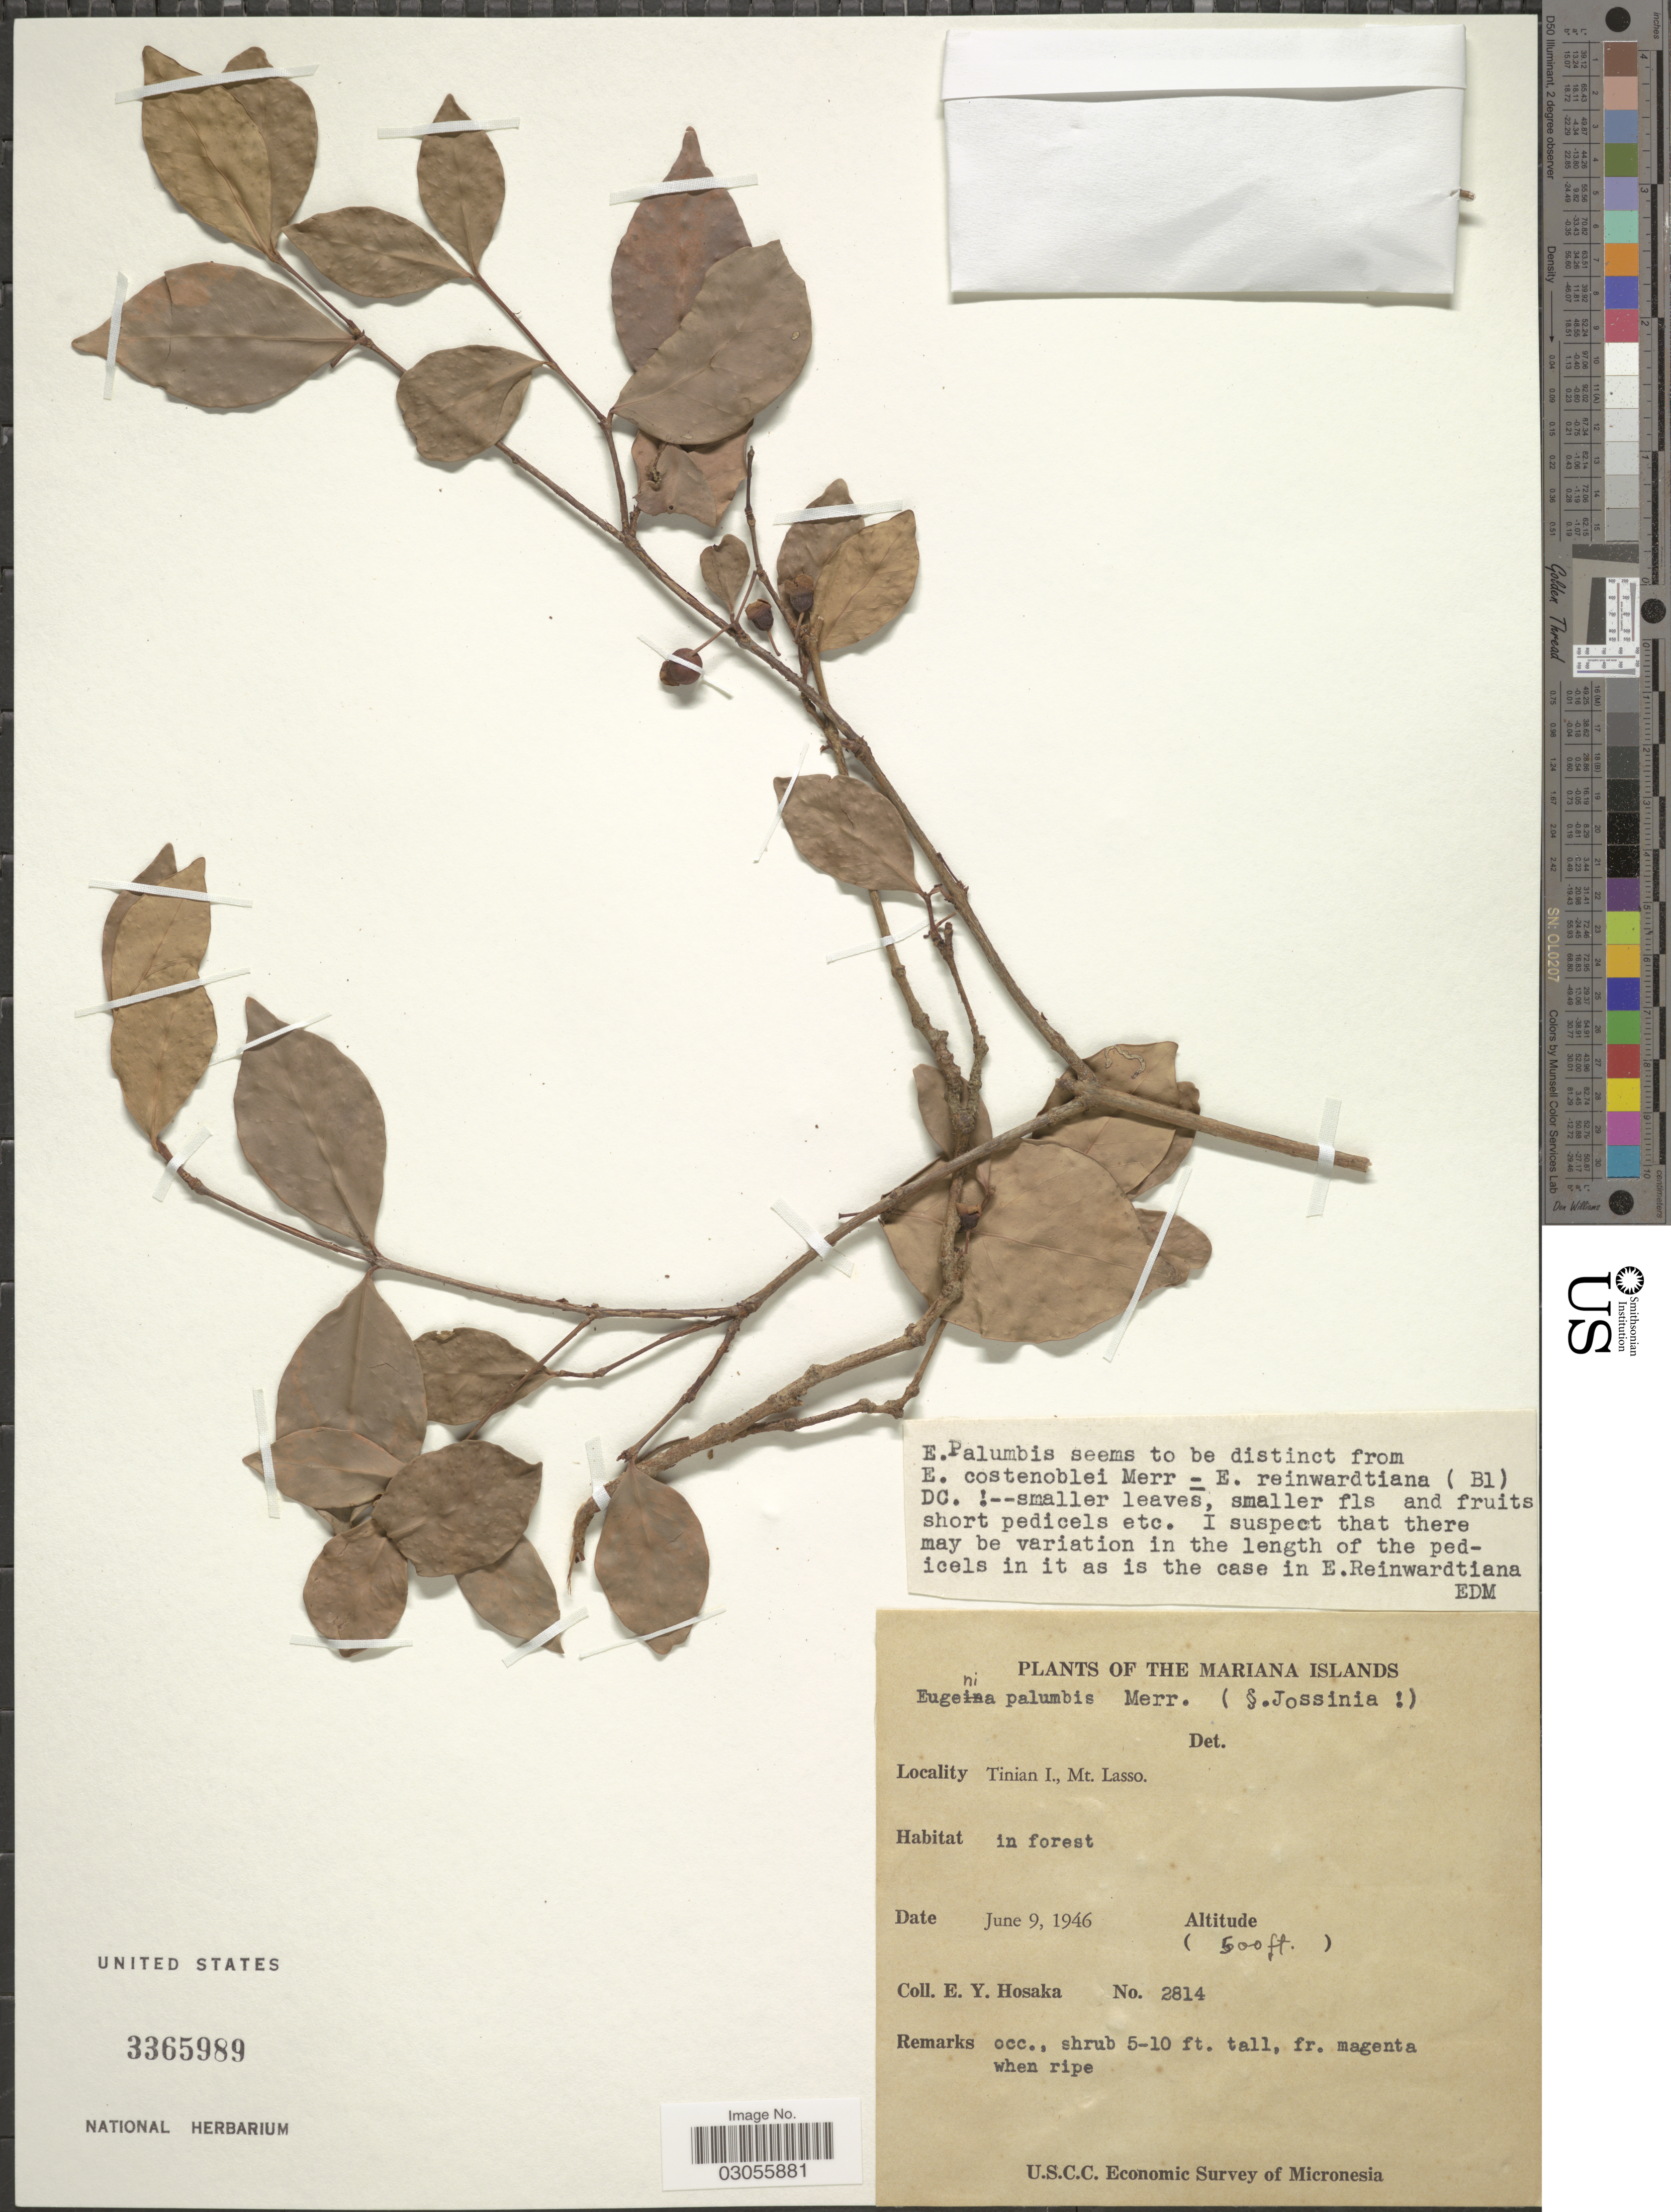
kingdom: Plantae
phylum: Tracheophyta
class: Magnoliopsida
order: Myrtales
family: Myrtaceae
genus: Eugenia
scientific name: Eugenia palumbis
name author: Merr.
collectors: E. Y. Hosaka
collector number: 2814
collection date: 1946-06-09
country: Northern Mariana Islands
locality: Mariana Islands. Tinian I., Mt. Lasso.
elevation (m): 152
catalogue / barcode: US 3365989